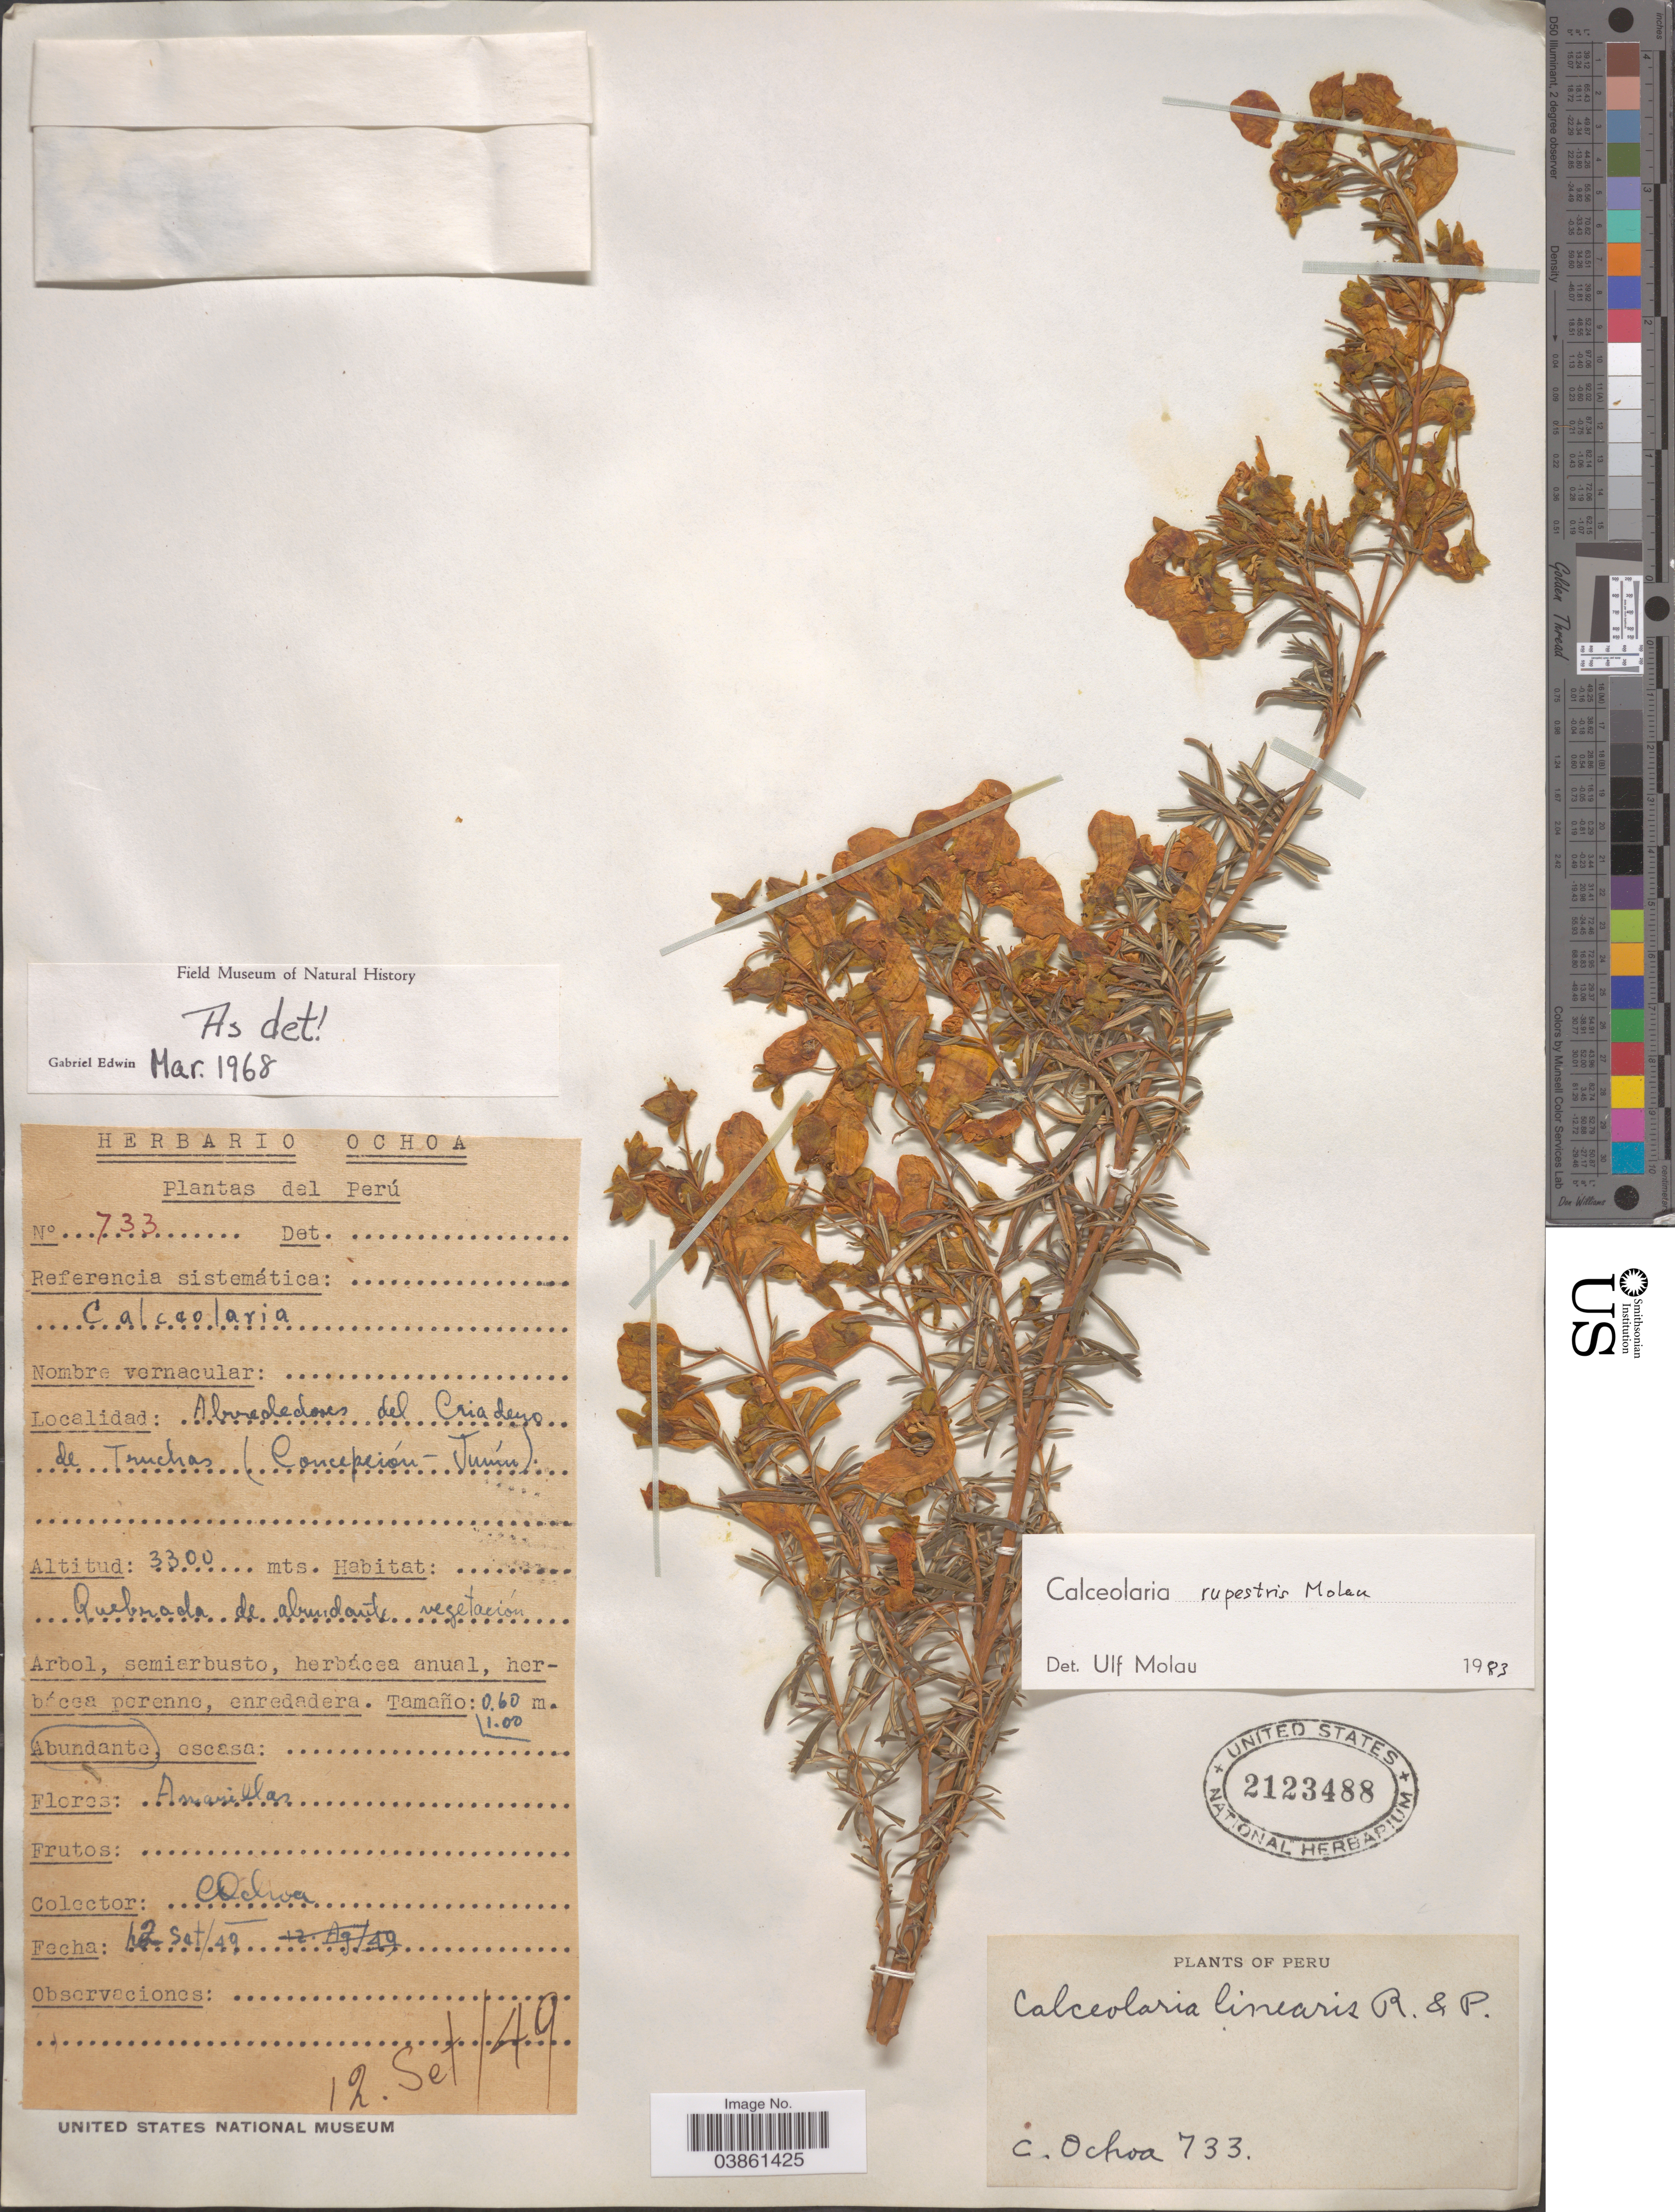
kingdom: Plantae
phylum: Tracheophyta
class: Magnoliopsida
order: Lamiales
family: Calceolariaceae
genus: Calceolaria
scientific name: Calceolaria rupestris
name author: Molau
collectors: C. Ochoa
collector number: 733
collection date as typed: Transcribed d/m/y: 12/9/49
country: Peru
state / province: Junín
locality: Alrededores del Criadero de Truchas (Concepción-Junín).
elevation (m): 3300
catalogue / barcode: US 2123488